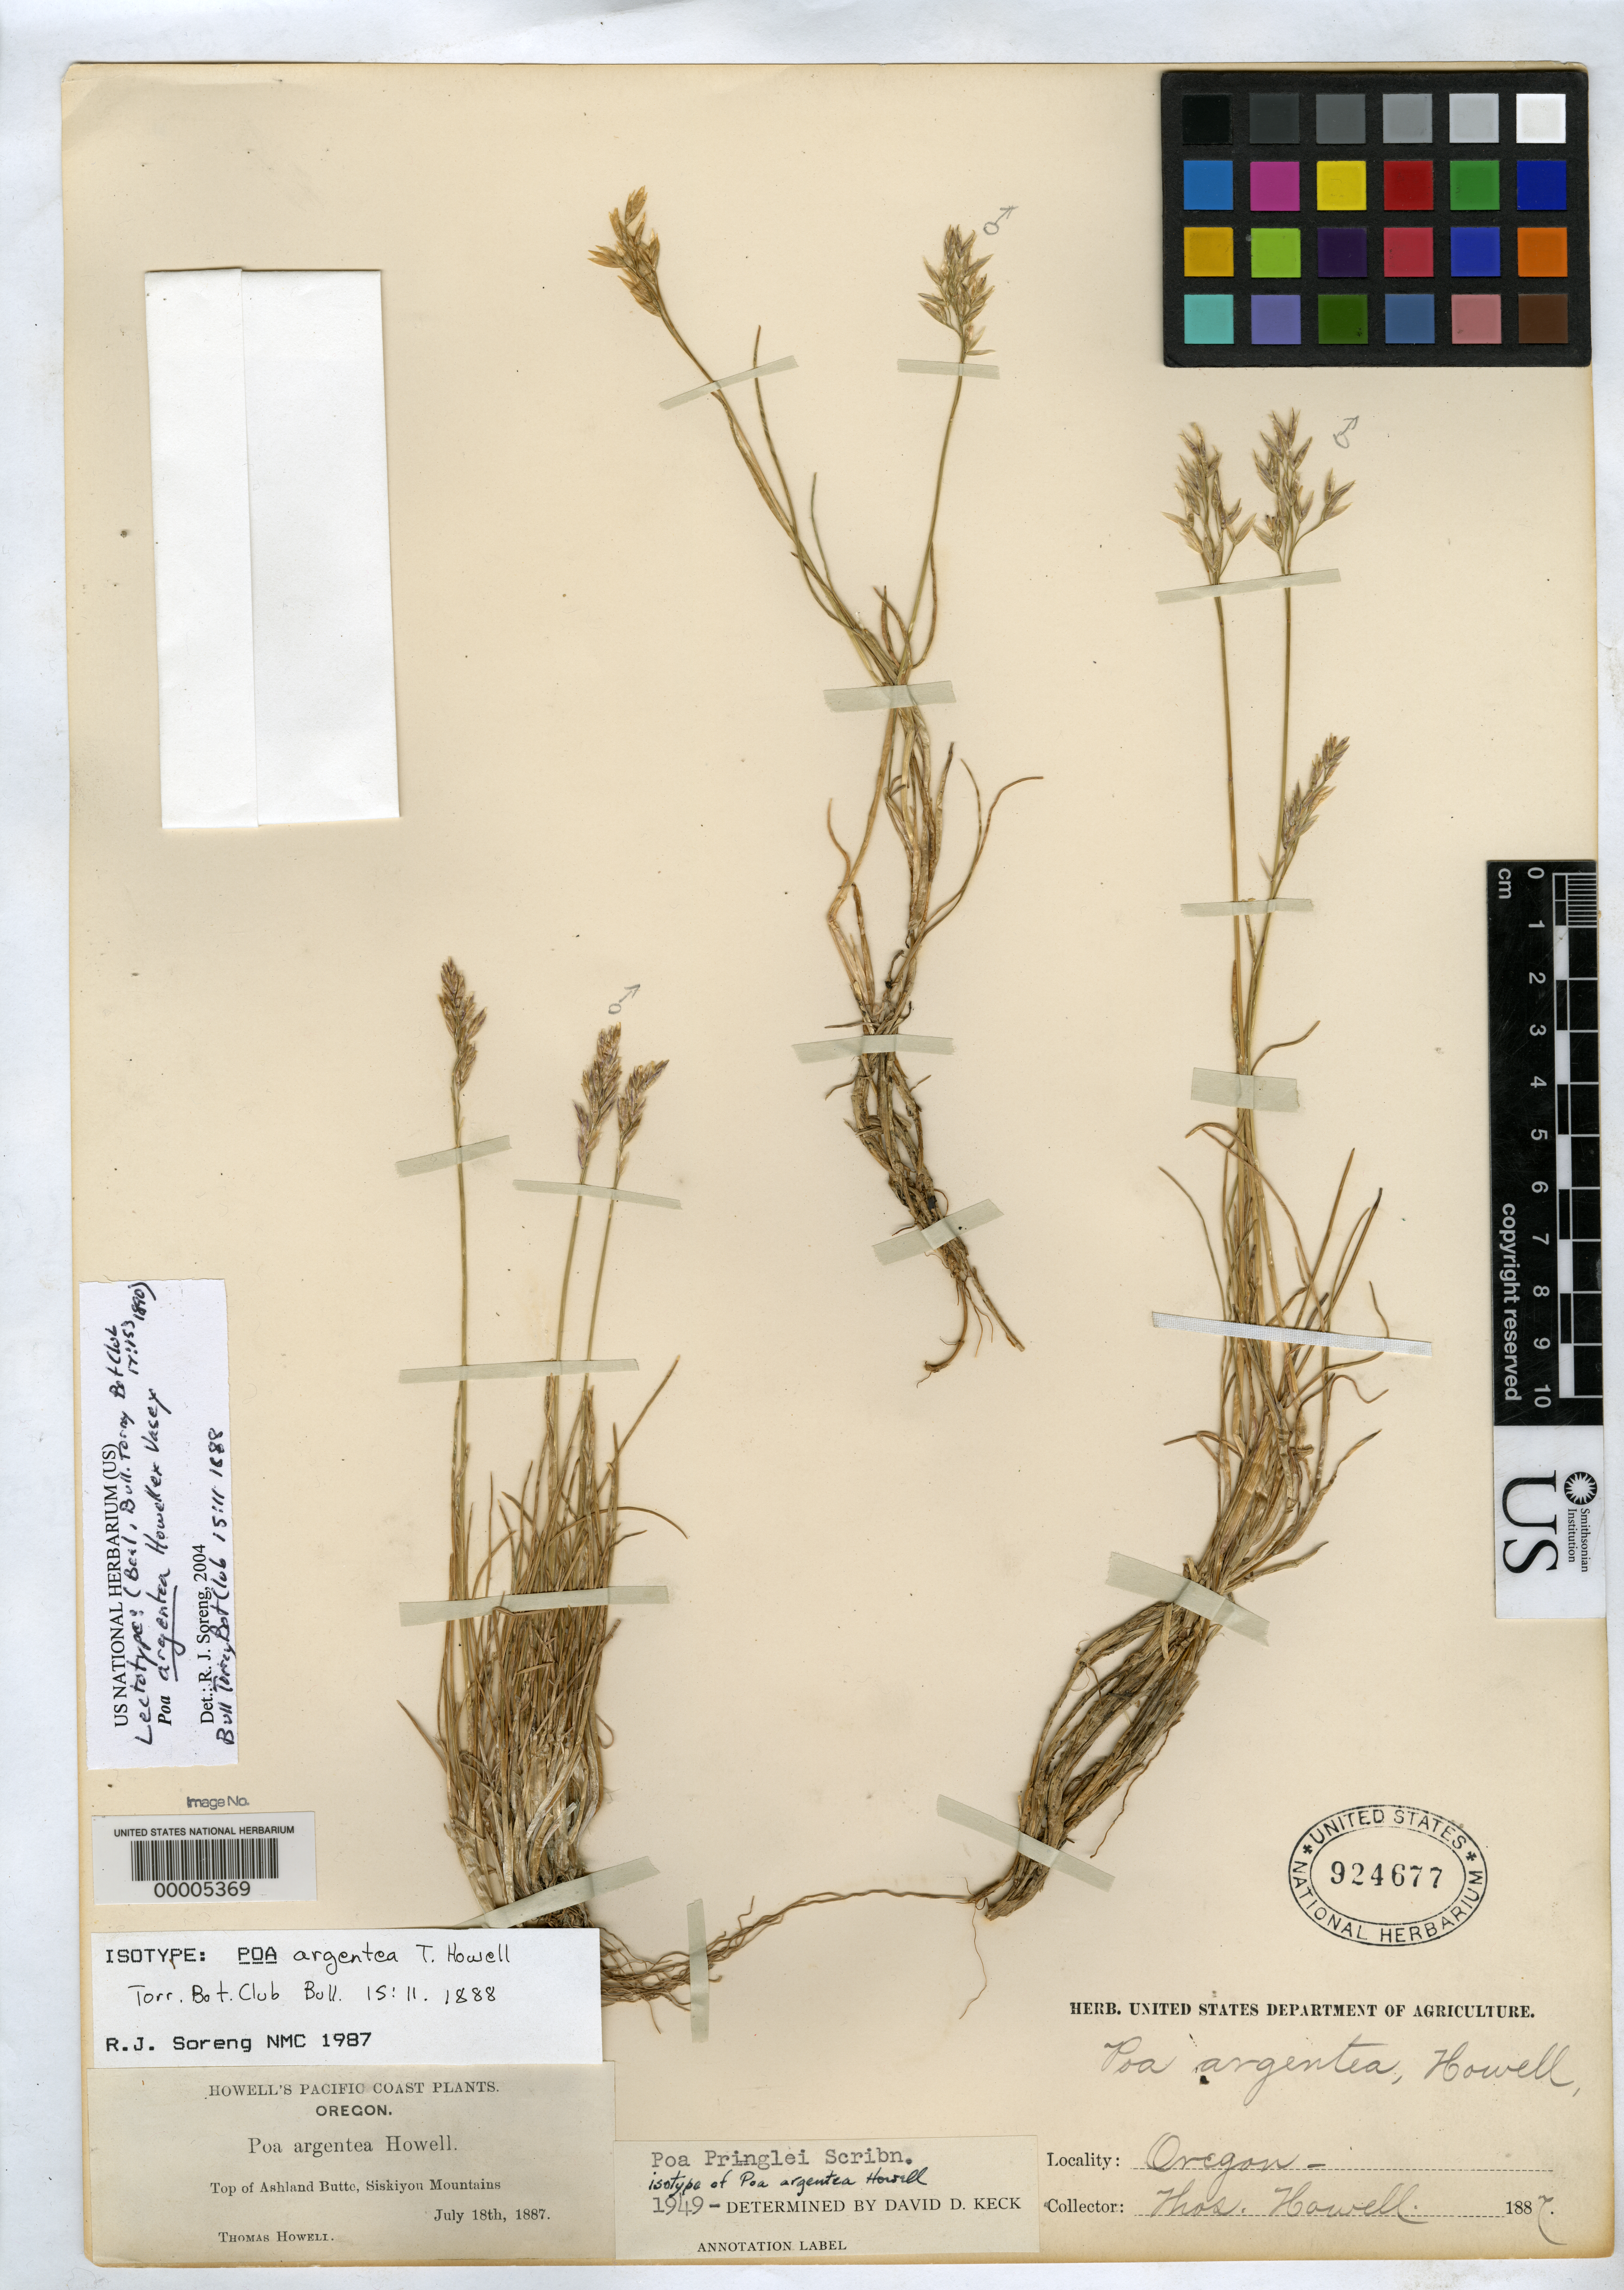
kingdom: Plantae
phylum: Tracheophyta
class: Liliopsida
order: Poales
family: Poaceae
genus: Poa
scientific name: Poa argentea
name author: Howell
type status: Lectotype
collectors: T. J. Howell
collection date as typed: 18 Jul 1887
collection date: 1887-07-18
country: United States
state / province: Oregon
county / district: Jackson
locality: Top of Ashland Butte, Siskiyou Mts.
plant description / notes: Cited 2003 (as isotype) by Soreng et al., Cat. New World Grasses 4: 515 (Contr. U.S. Natl. Herb. 48).; Annotated as isotype by Keck (1949), Soreng (1987); as lectotype by Soreng (2004).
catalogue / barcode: US 924677